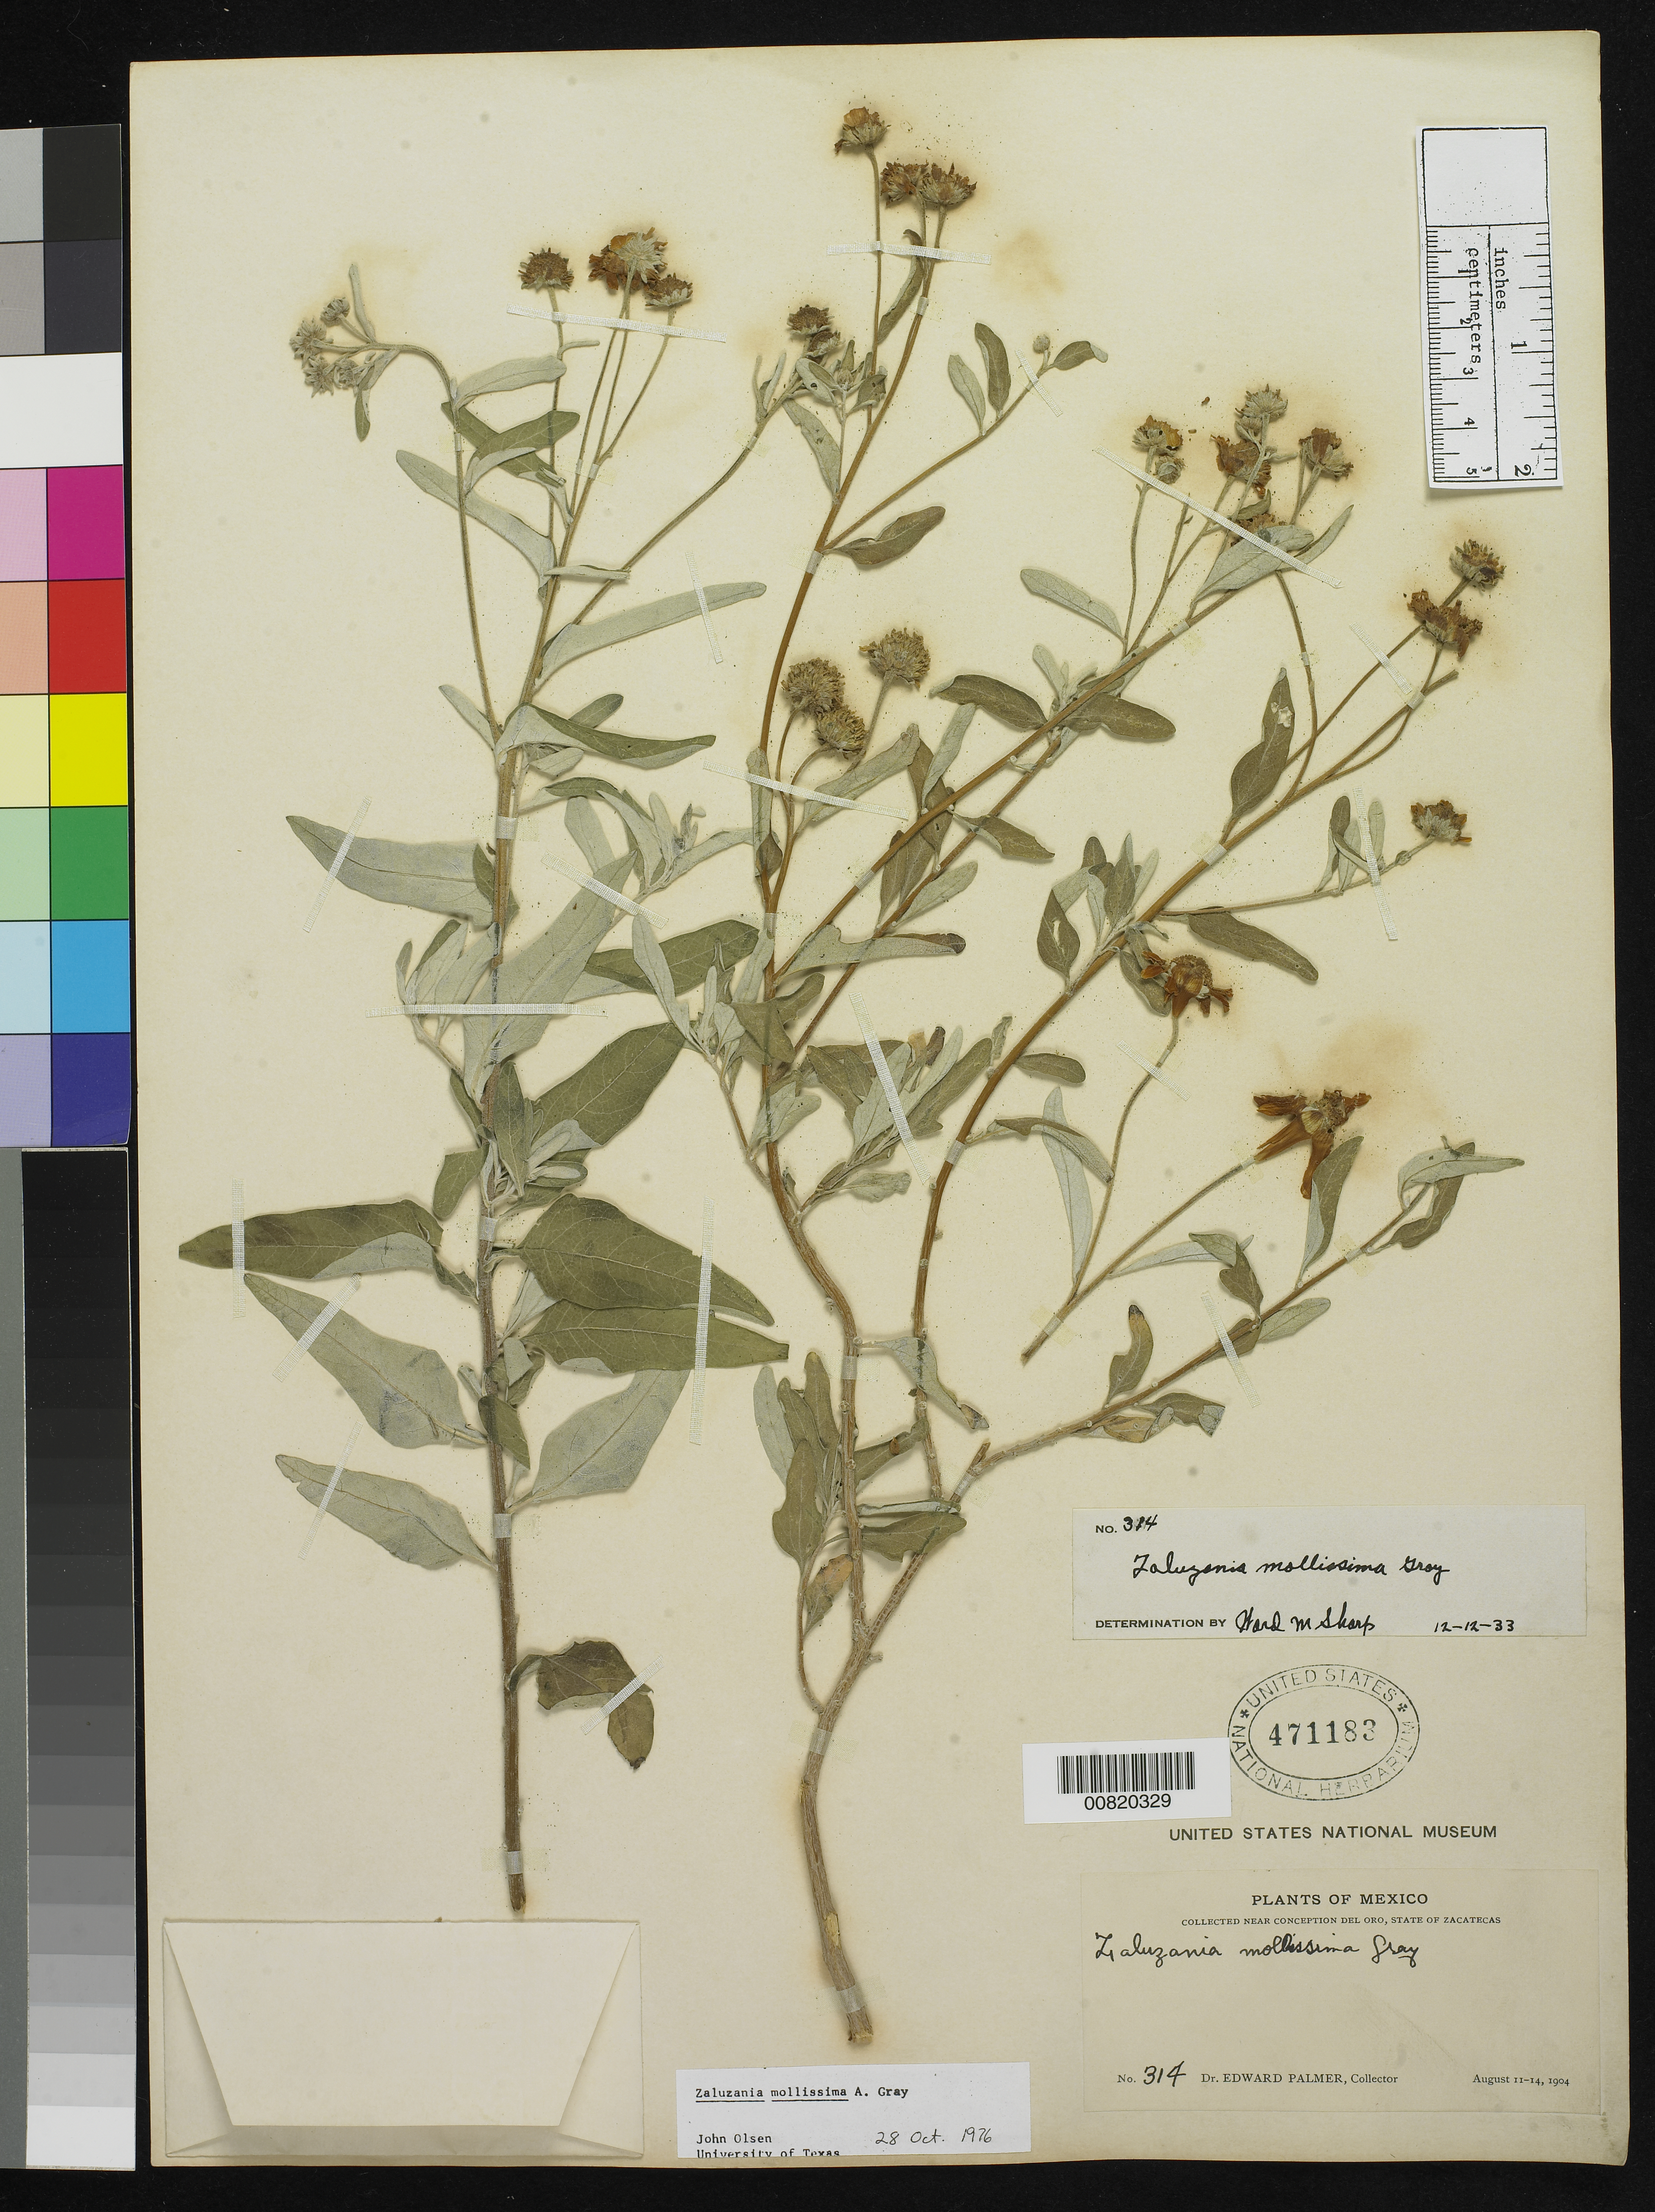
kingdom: Plantae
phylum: Tracheophyta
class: Magnoliopsida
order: Asterales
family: Asteraceae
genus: Zaluzania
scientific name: Zaluzania mollissima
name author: A. Gray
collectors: E. Palmer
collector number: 314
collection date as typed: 11 Aug 1904 to 14 Aug 1904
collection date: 1904-08-11/1904-08-14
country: Mexico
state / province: Zacatecas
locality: Near Concepción del Oro, Zacatecas.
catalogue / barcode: US 471183